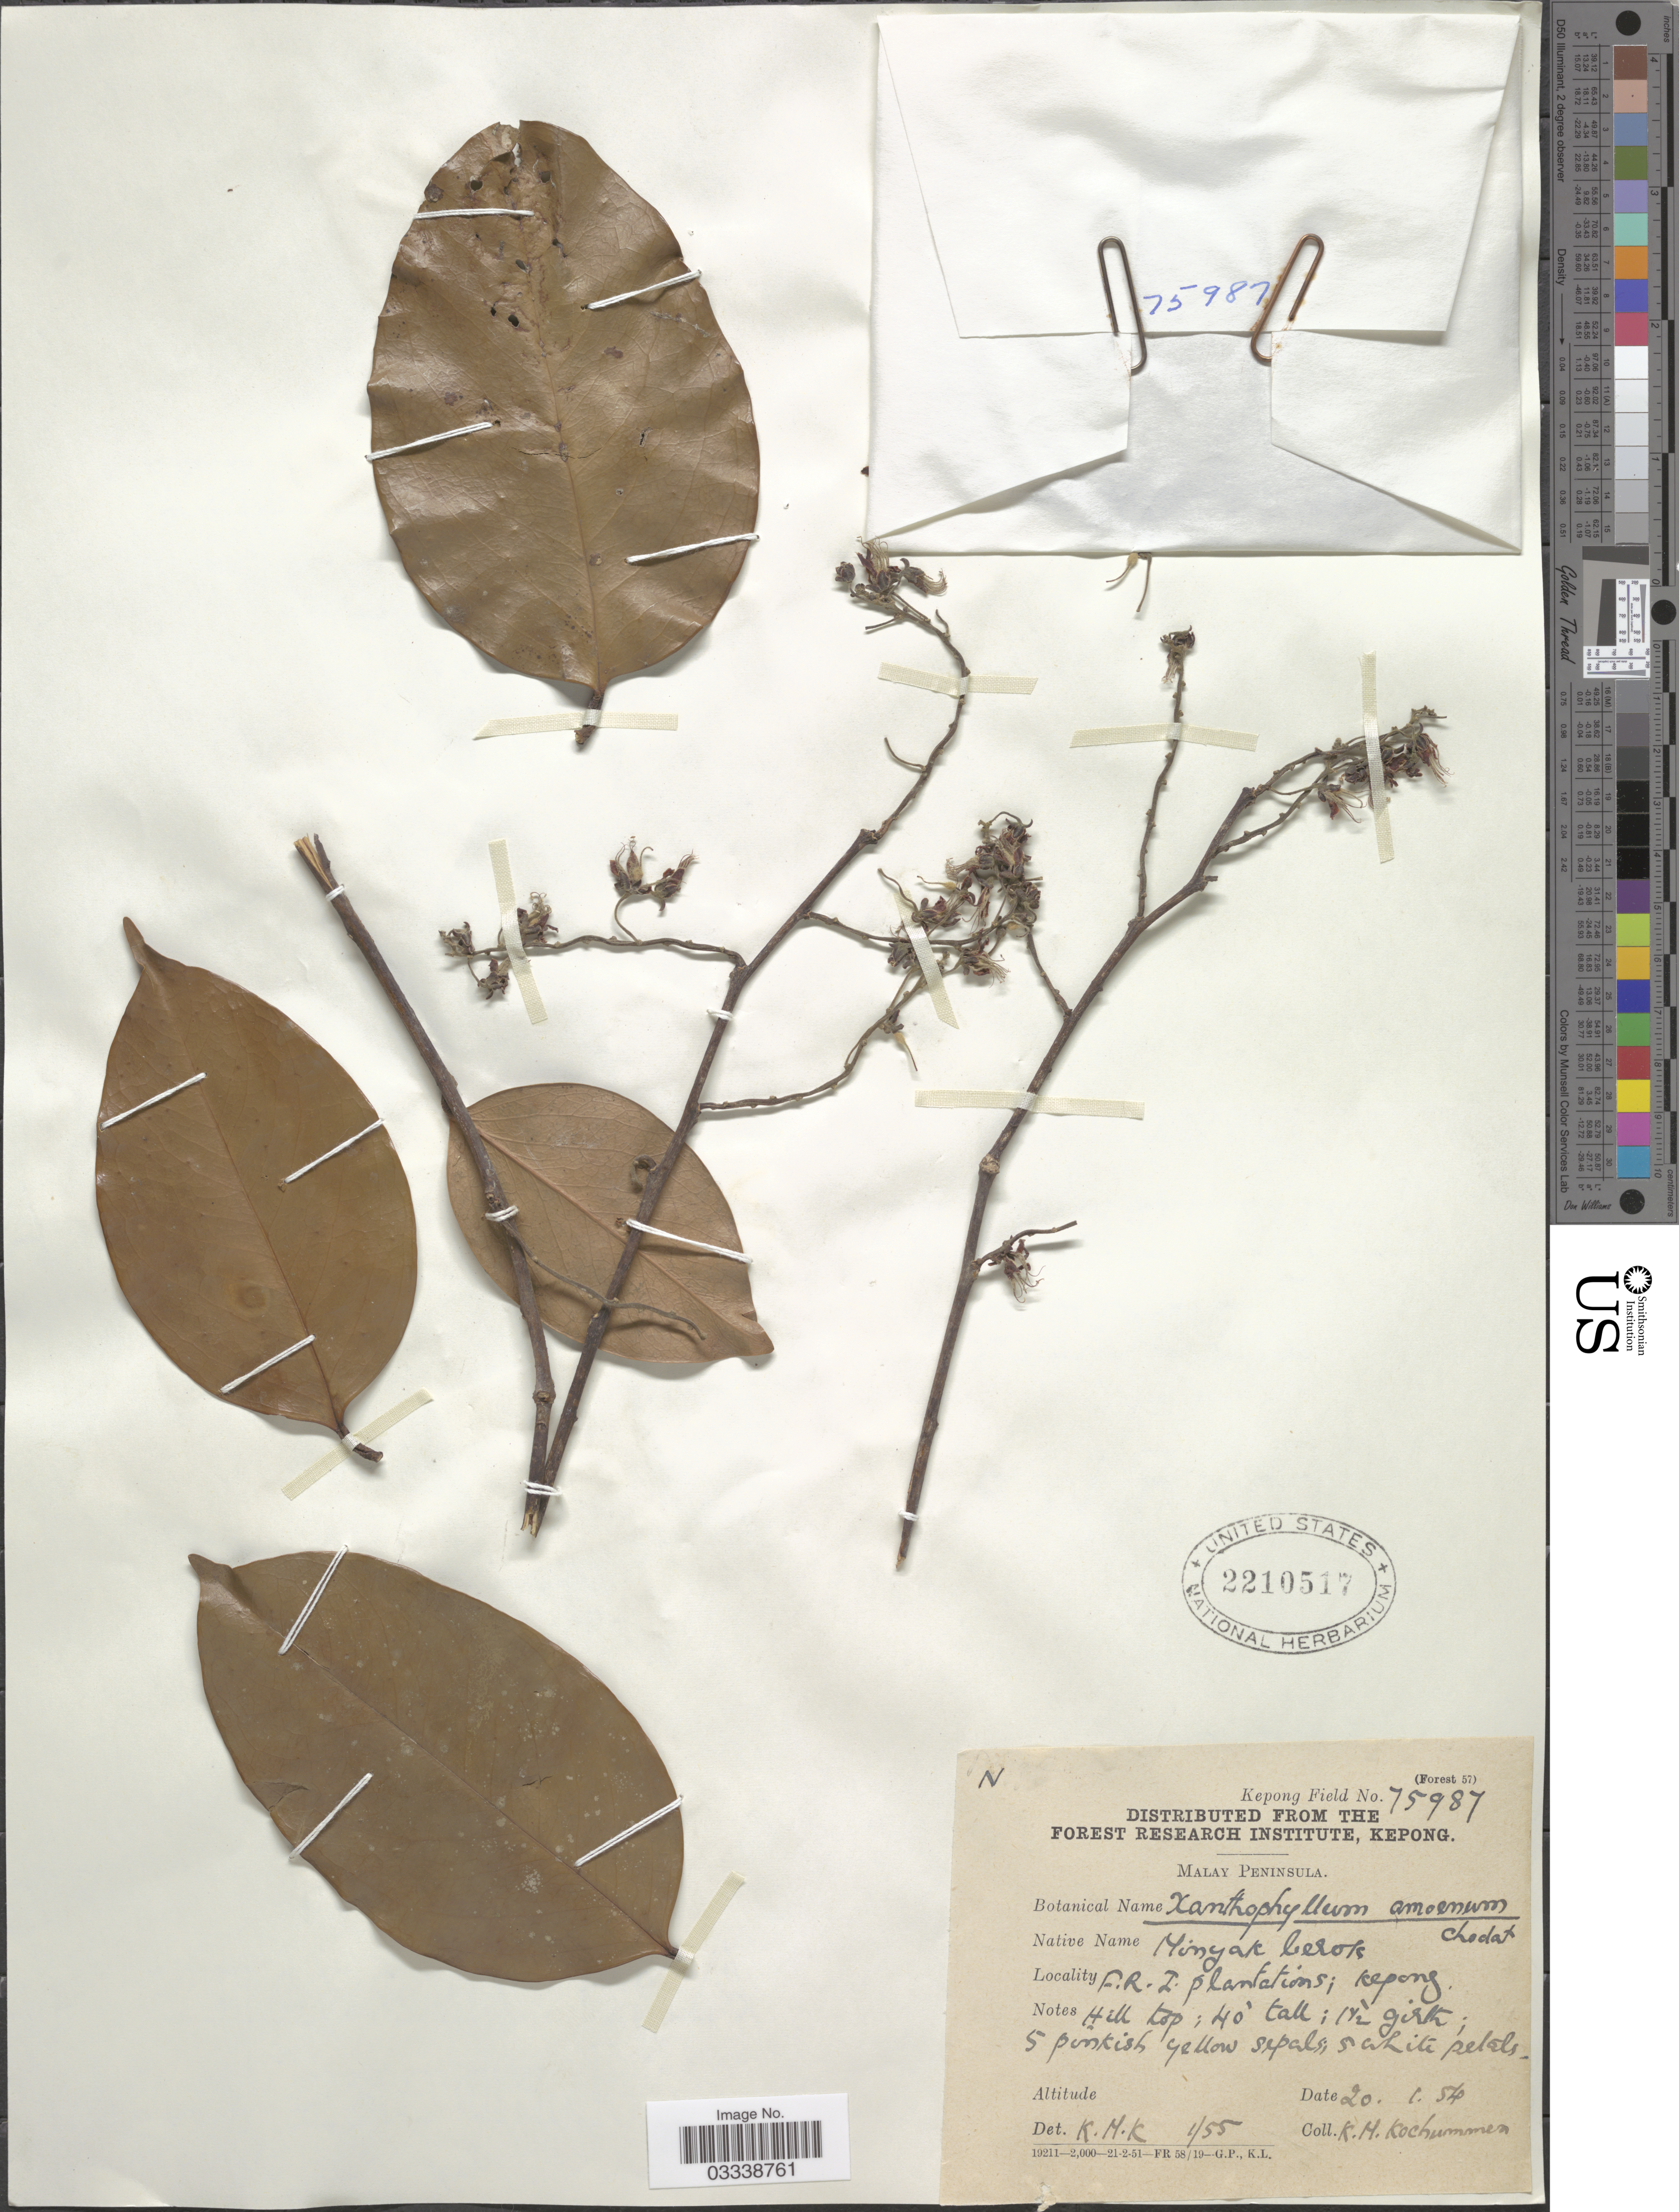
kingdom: Plantae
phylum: Tracheophyta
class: Magnoliopsida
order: Fabales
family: Polygalaceae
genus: Xanthophyllum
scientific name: Xanthophyllum amoenum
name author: Chodat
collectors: K. Kochummen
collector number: Kepong Field 75987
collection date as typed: Transcribed d/m/y: 20/1/54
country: Malaysia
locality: Malay Peninsula. F.R.I. plantations; Kepong.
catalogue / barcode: US 2210517